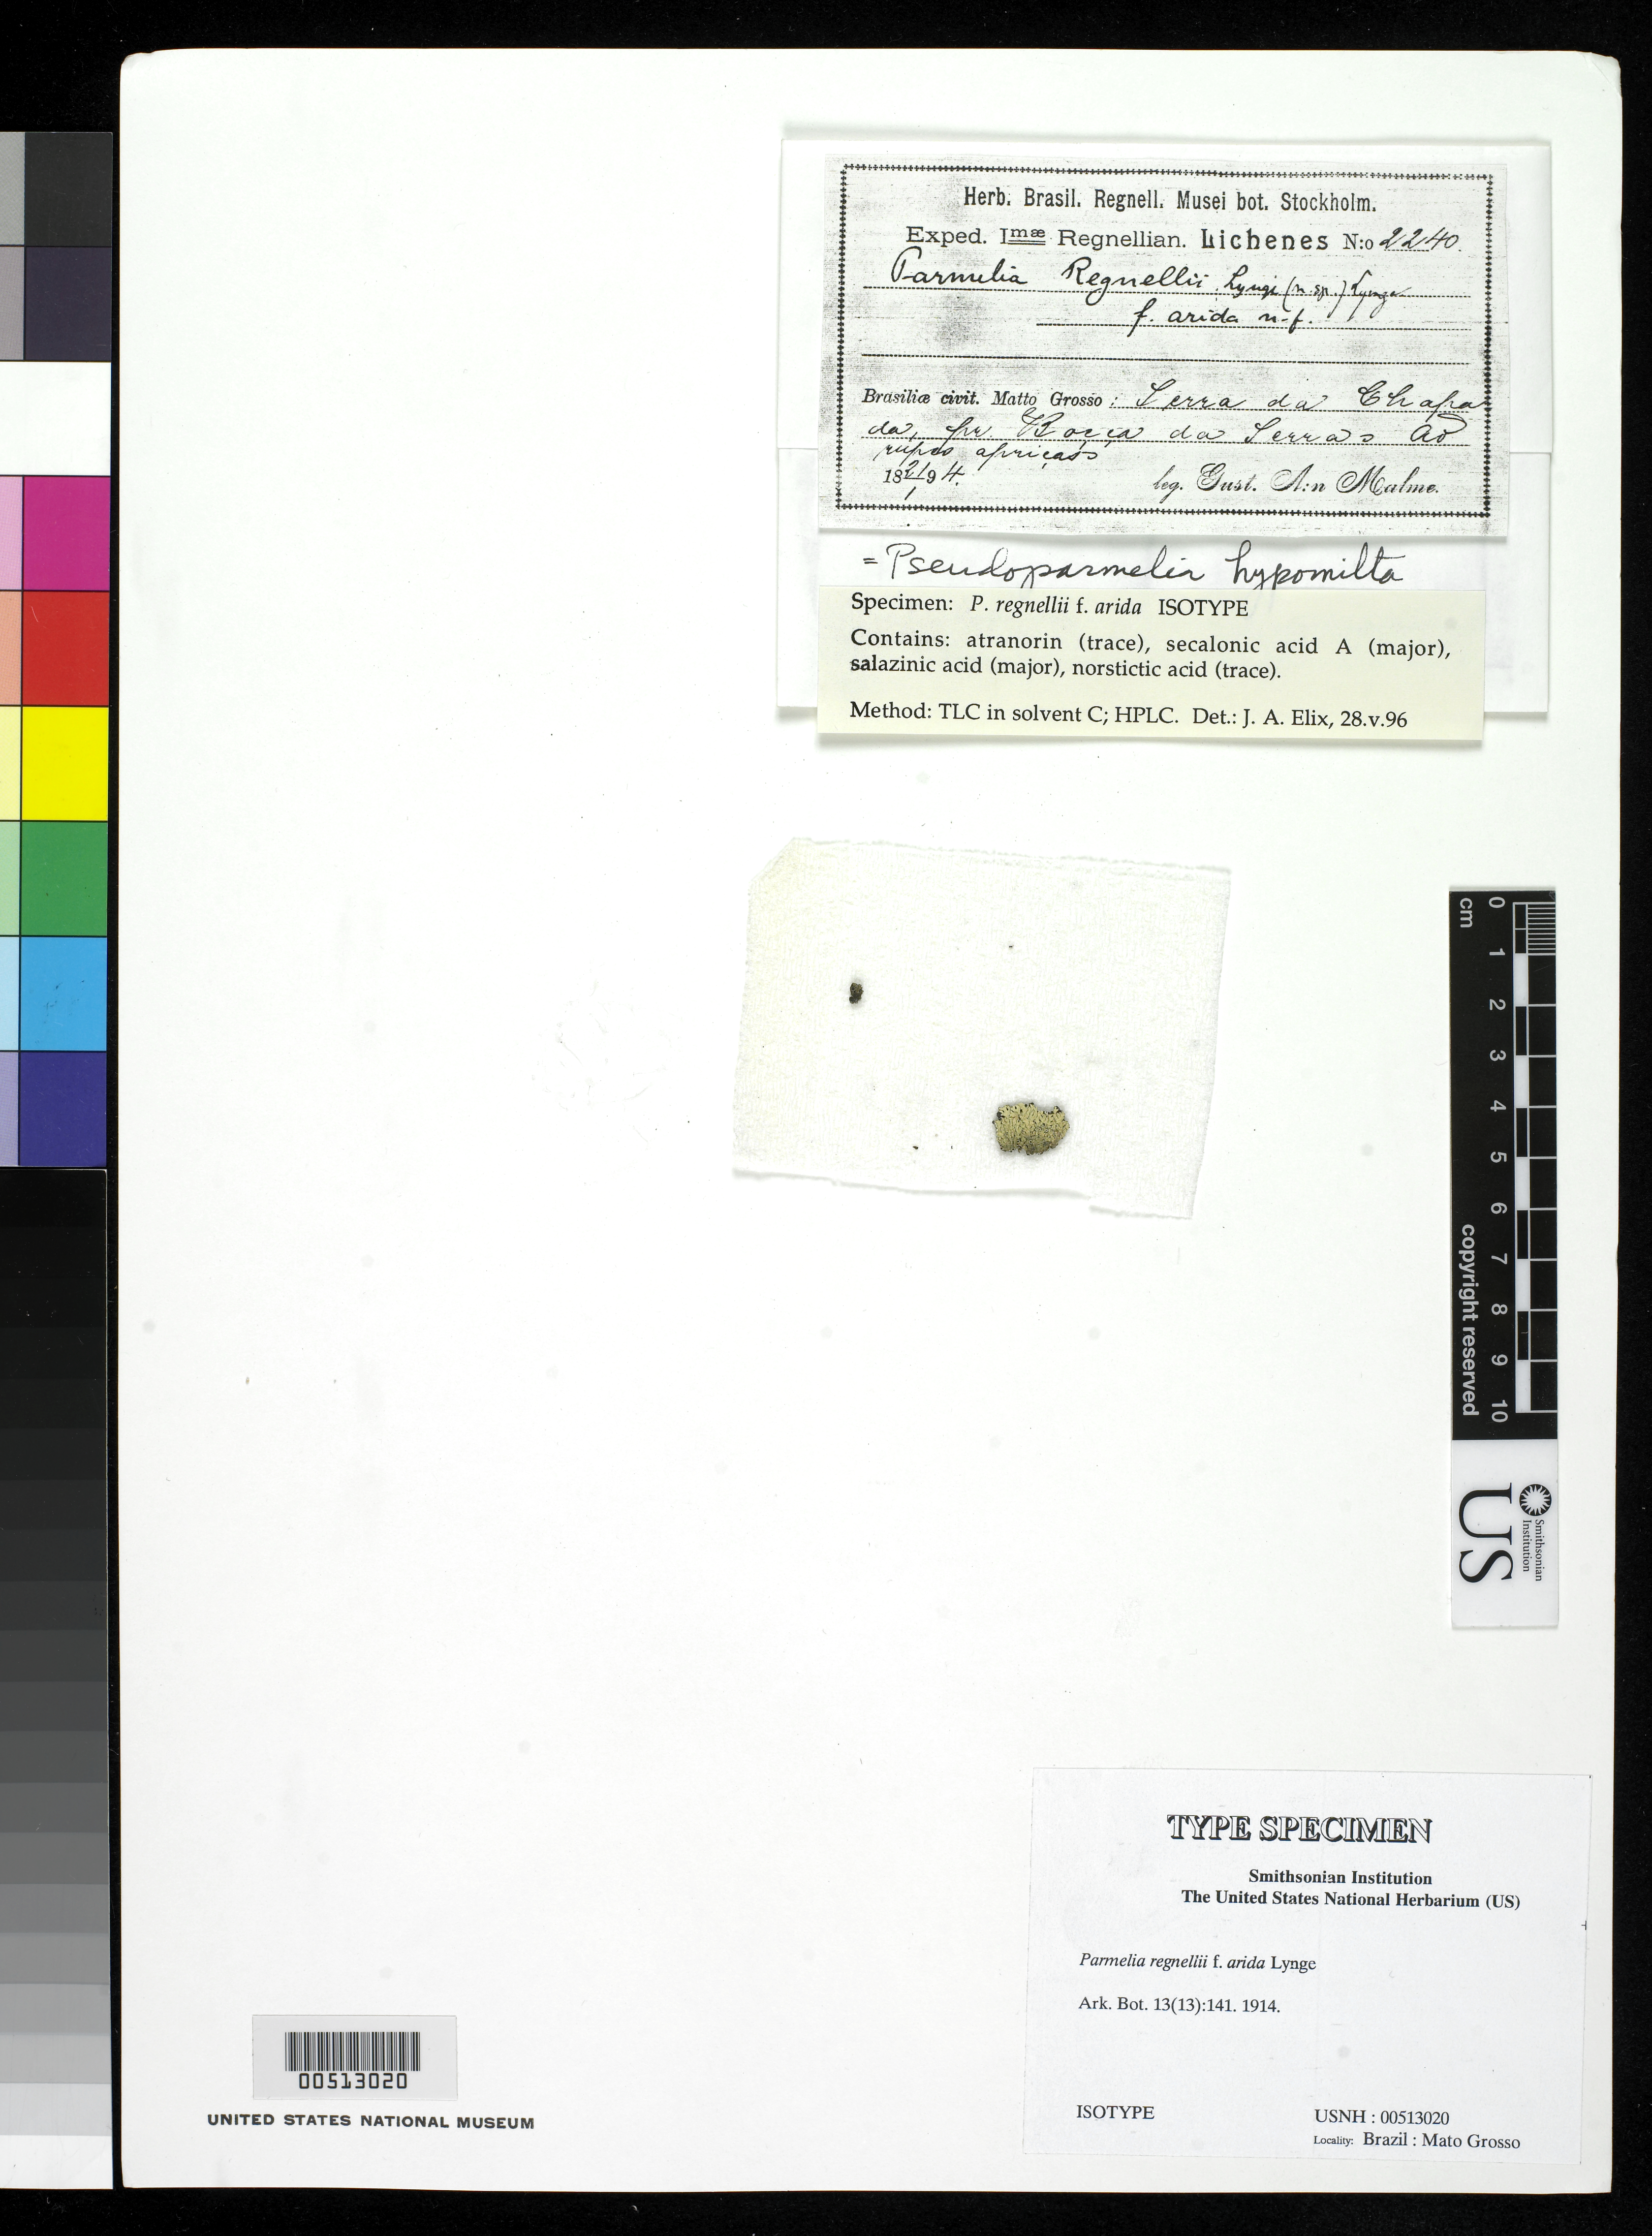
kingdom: Fungi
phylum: Ascomycota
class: Lecanoromycetes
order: Lecanorales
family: Parmeliaceae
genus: Parmelia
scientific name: Parmelia regnellii f. arida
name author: Lynge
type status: Isotype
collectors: G. O. A. Malme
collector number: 2240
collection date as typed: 21 Jan 1894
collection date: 1894-01-21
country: Brazil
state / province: Mato Grosso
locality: Serra da Chapada, pr. Boca da Serra ao Rupes Apricaos. [Serra da Chapada, near mountain pass to Rupes Apricaos. (?)]